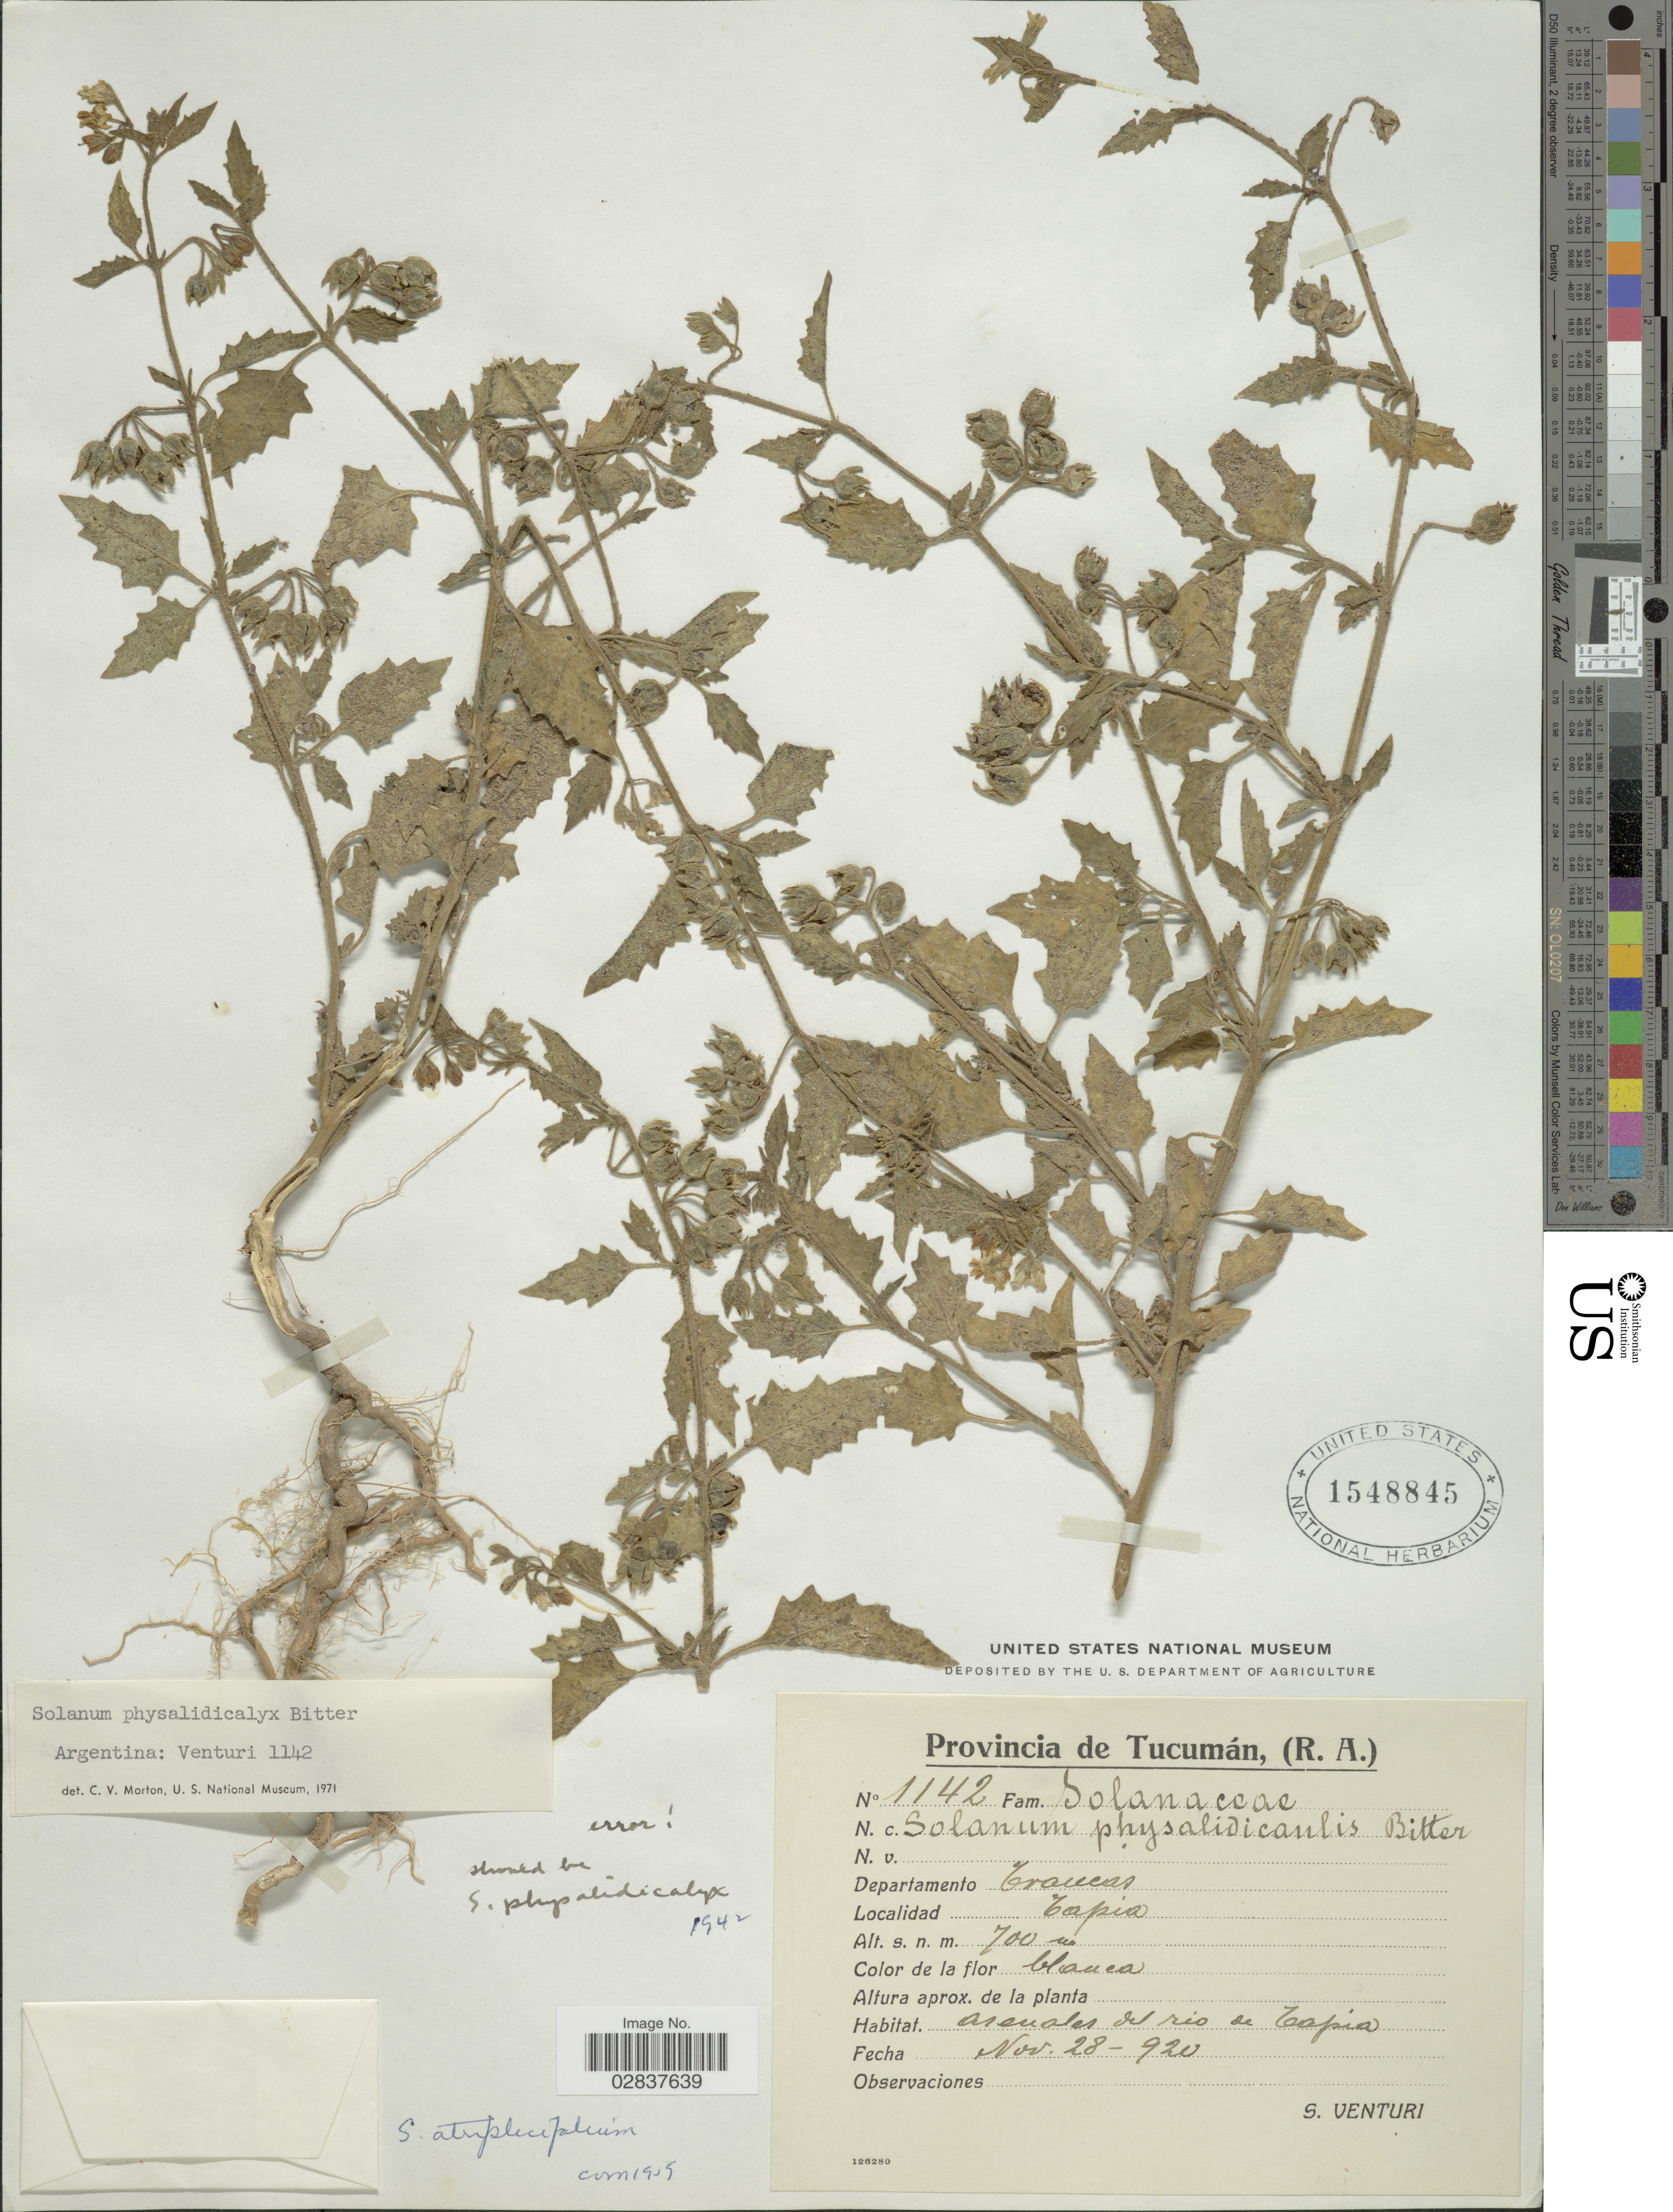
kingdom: Plantae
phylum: Tracheophyta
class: Magnoliopsida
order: Solanales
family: Solanaceae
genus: Solanum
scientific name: Solanum physalifolium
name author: Rusby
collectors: S. Venturi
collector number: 1142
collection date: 1920-11-28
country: Argentina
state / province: Tucuman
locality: (R.A.), Departamento Trancas, Tapia.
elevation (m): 700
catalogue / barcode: US 1548845